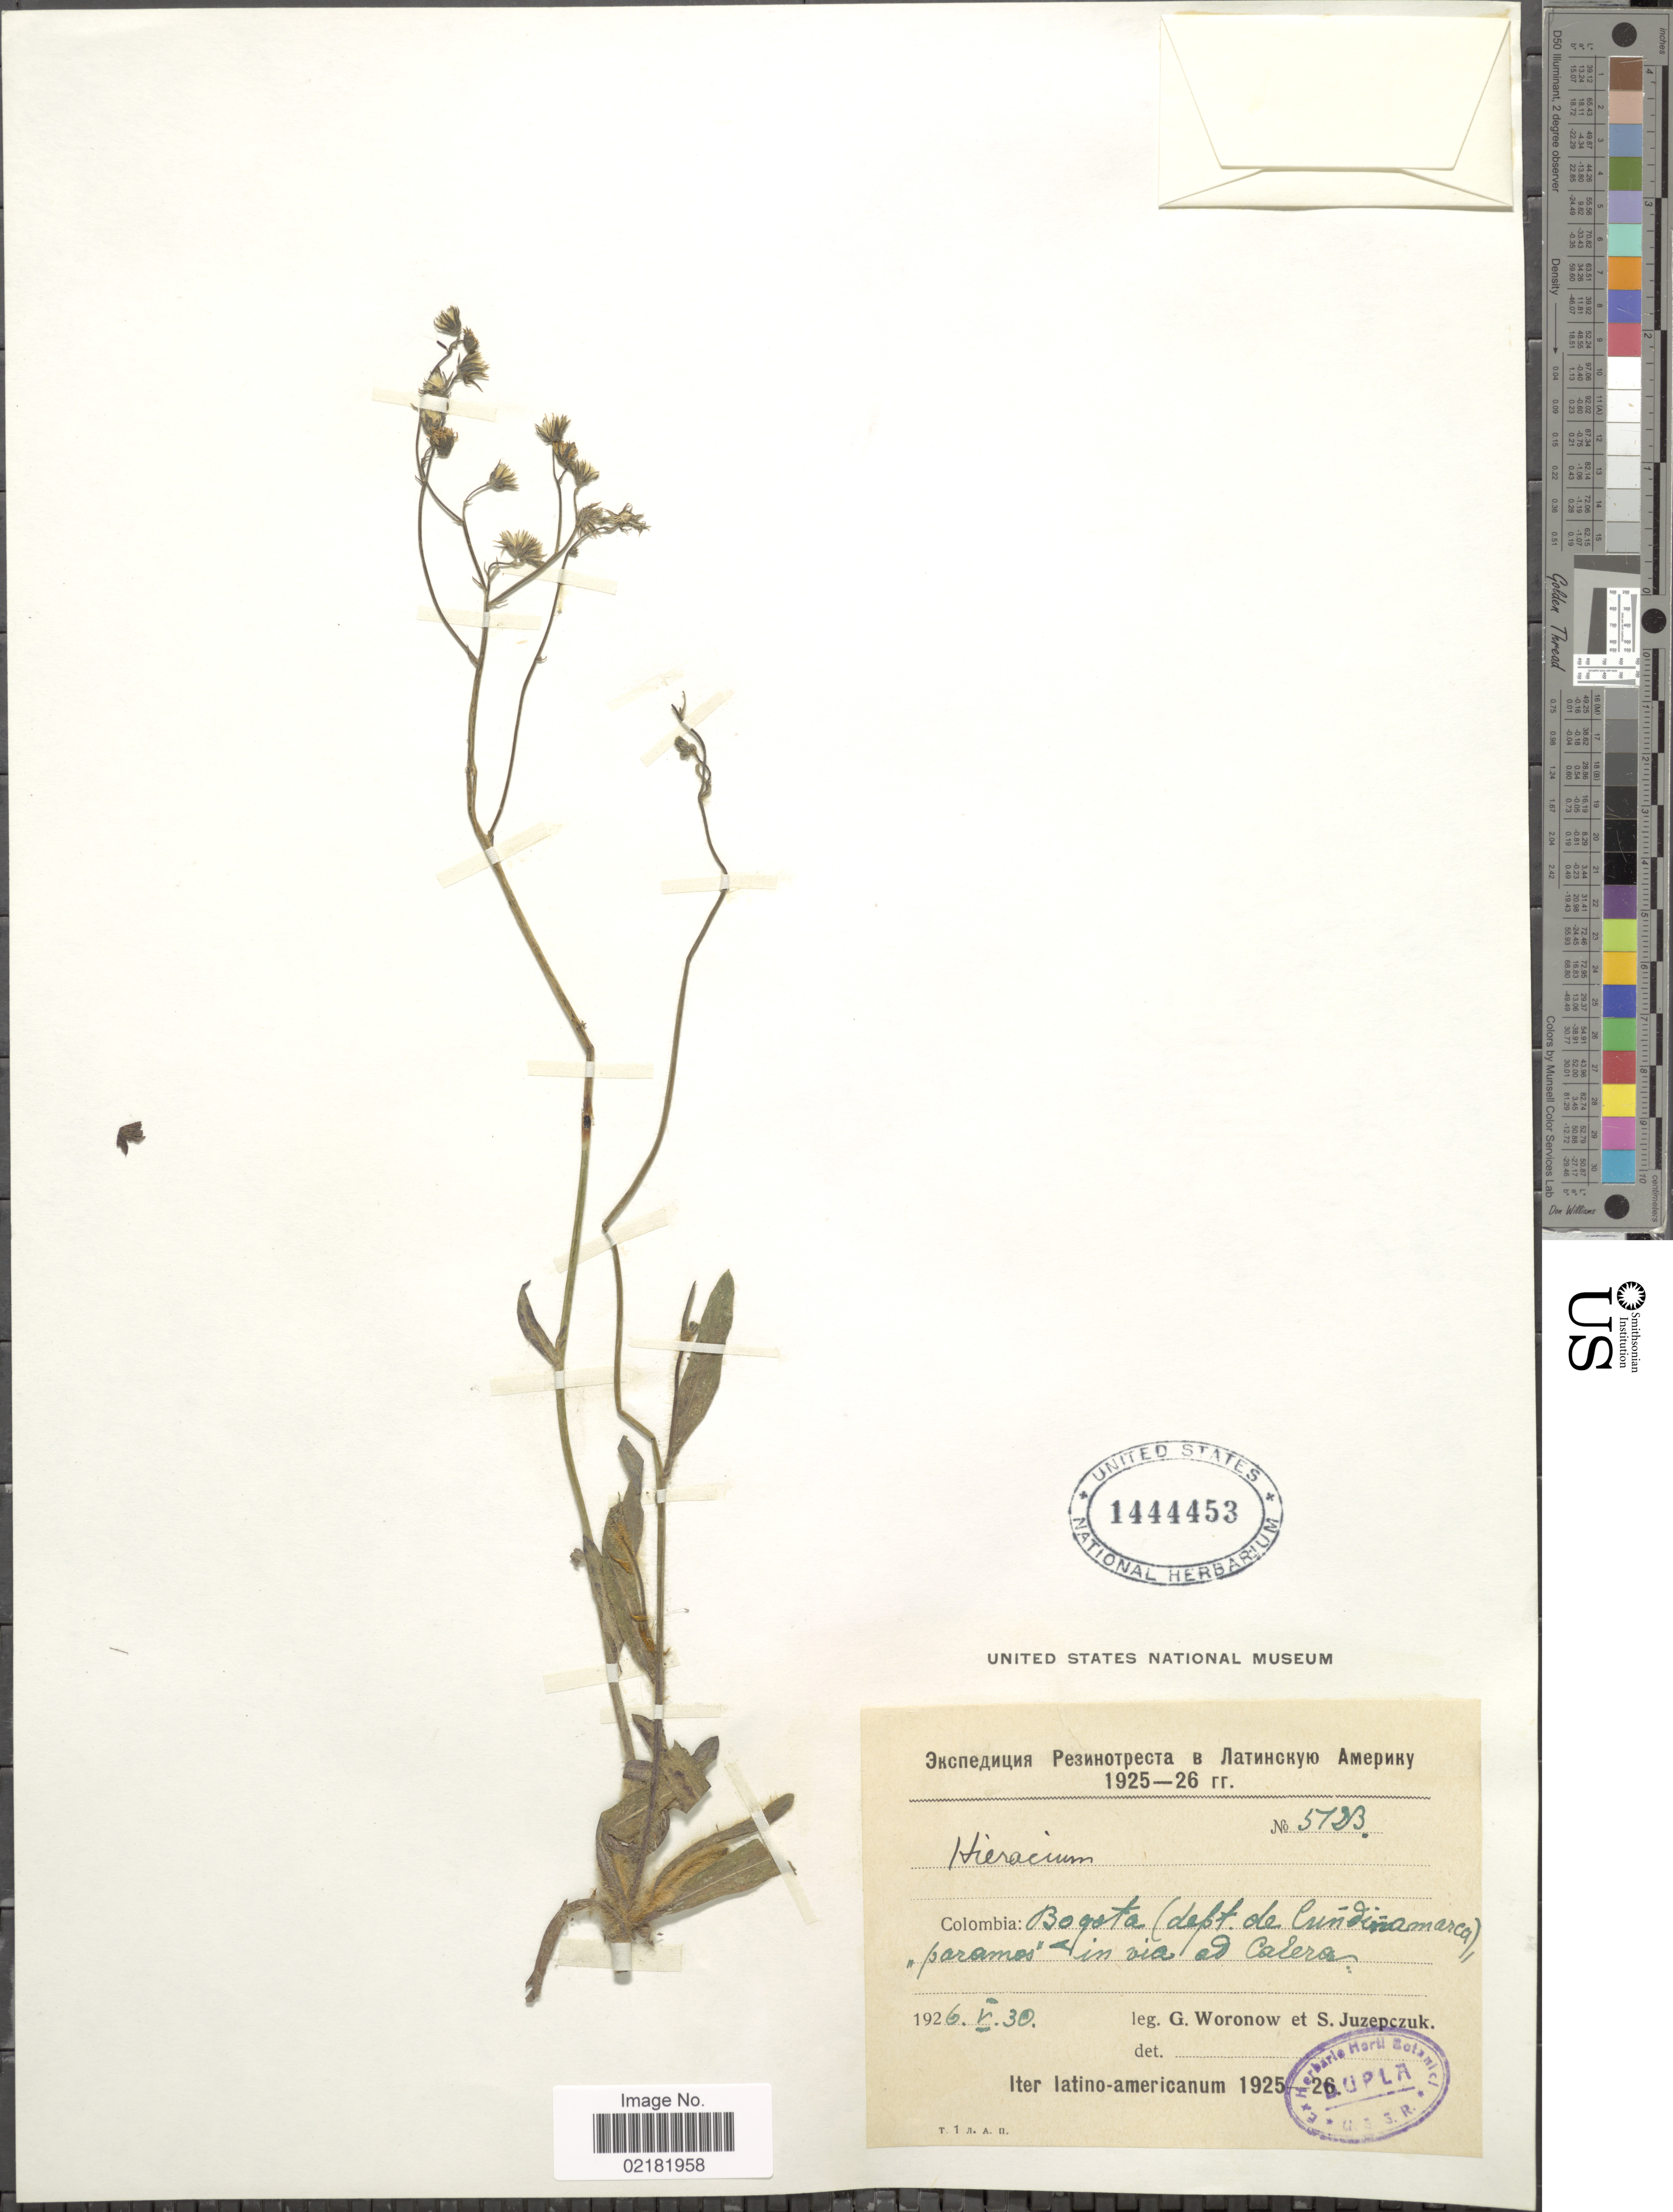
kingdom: Plantae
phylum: Tracheophyta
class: Magnoliopsida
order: Asterales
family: Asteraceae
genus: Hieracium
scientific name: Hieracium repandulare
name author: Druce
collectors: G. Woronow & S. V. Juzepczuk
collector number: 5723*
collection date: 1926-05-30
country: Colombia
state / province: Cundinamarca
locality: Bogota, "paramos" in via ad Calera.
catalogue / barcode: US 144453